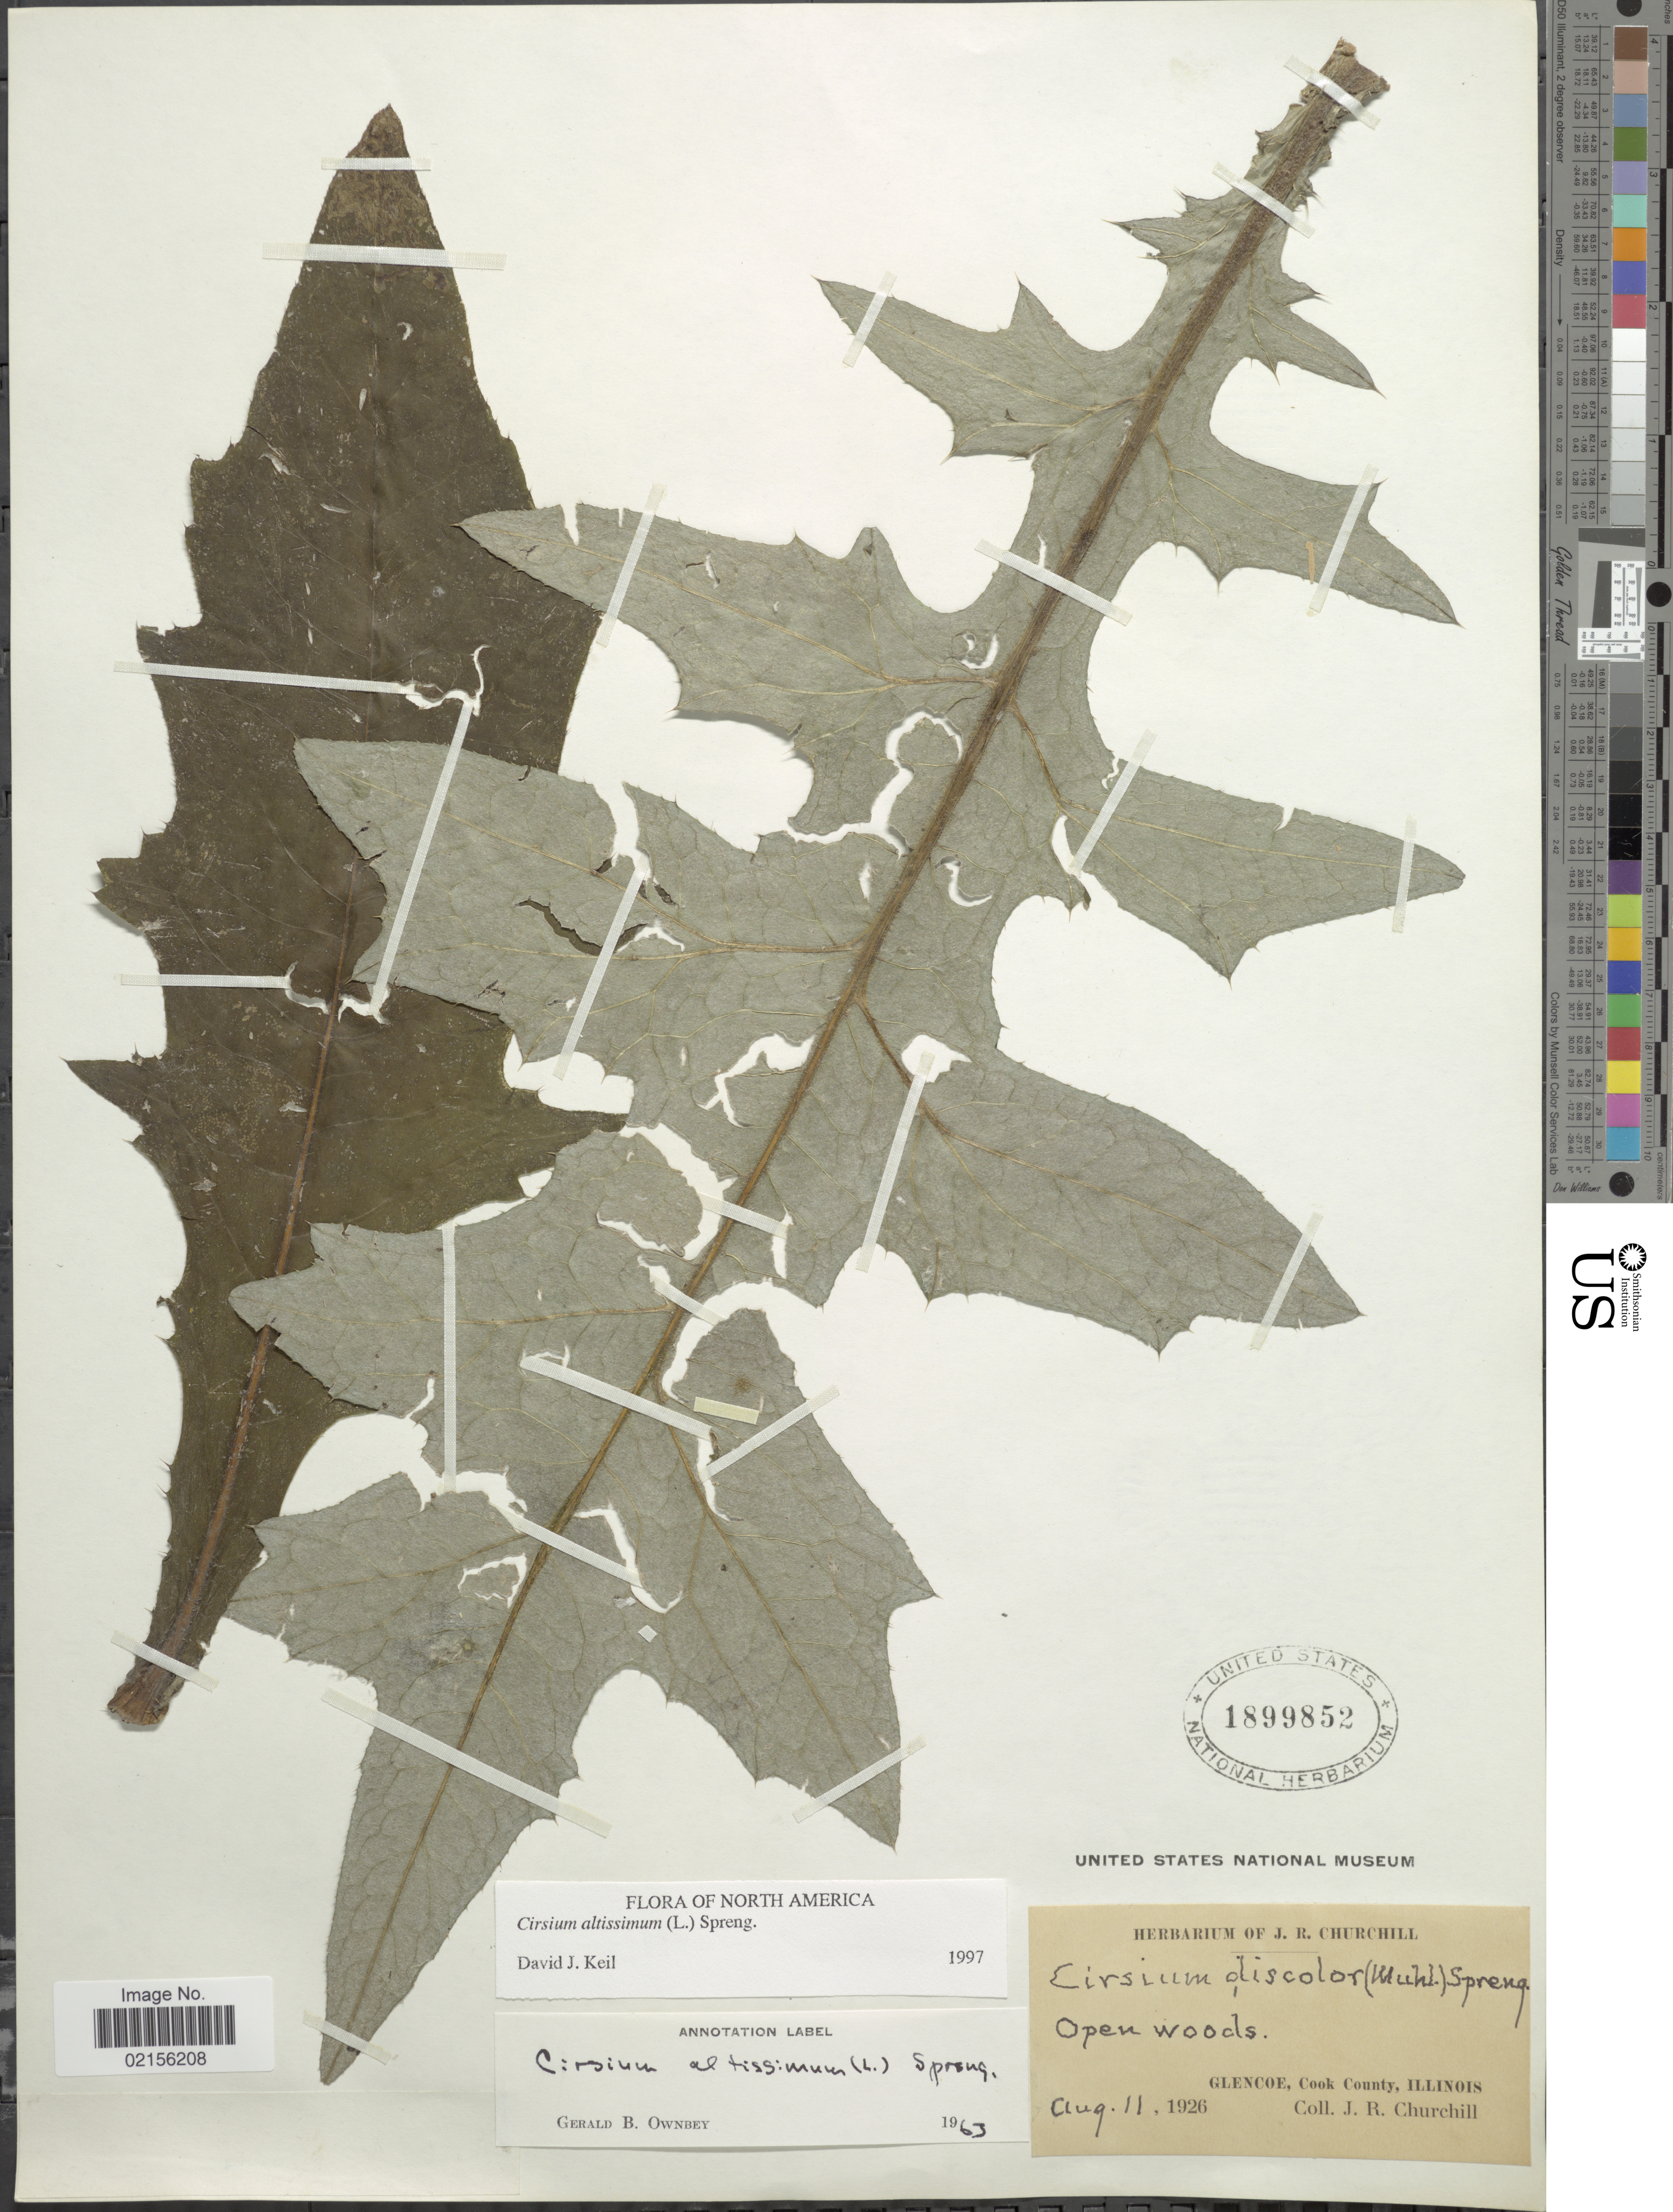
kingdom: Plantae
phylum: Tracheophyta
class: Magnoliopsida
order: Asterales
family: Asteraceae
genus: Cirsium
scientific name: Cirsium altissimum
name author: (L.) Spreng.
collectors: J. Churchill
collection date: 1926-08-11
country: United States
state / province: Illinois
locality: Open woods. Glencoe, Cook County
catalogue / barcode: US 1899852